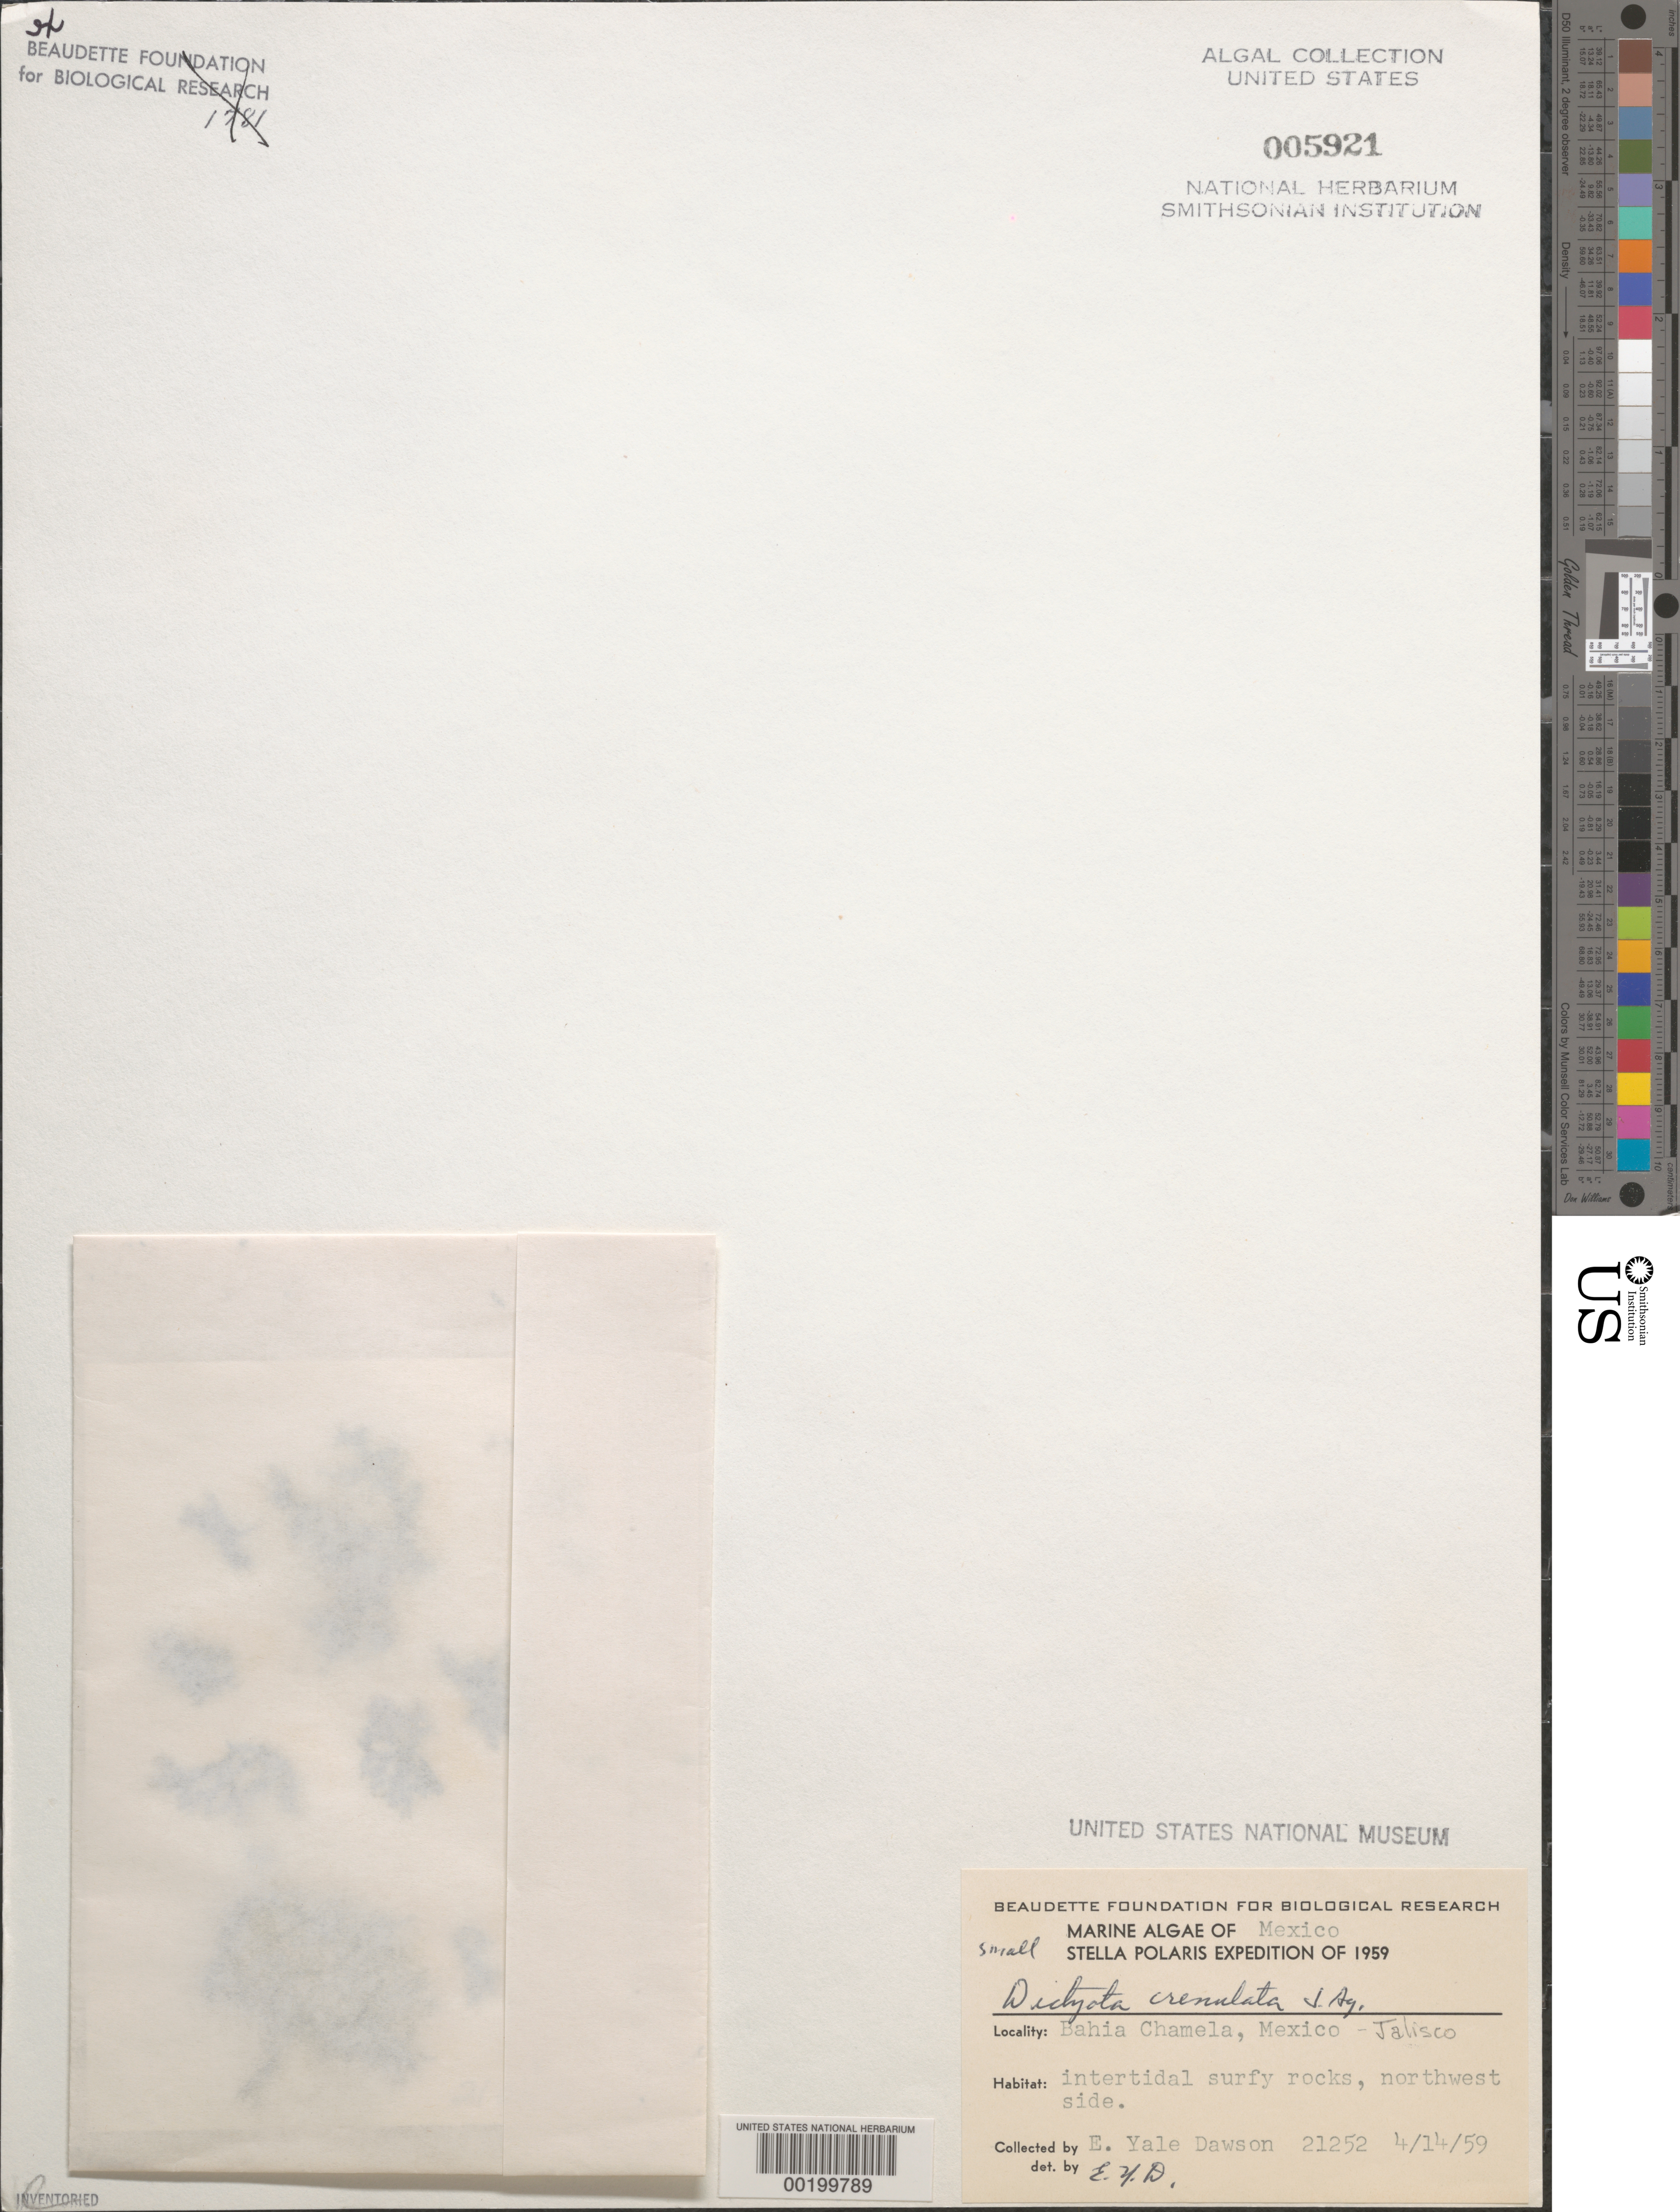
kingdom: Chromista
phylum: Ochrophyta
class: Phaeophyceae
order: Dictyotales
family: Dictyotaceae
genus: Dictyota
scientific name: Dictyota crenulata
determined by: Dawson, E. Y.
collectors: E. Y. Dawson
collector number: EYD 21252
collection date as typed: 4/14/59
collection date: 1959-04-14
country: Mexico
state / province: Jalisco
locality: Bahia Chamela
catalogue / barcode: US 5921